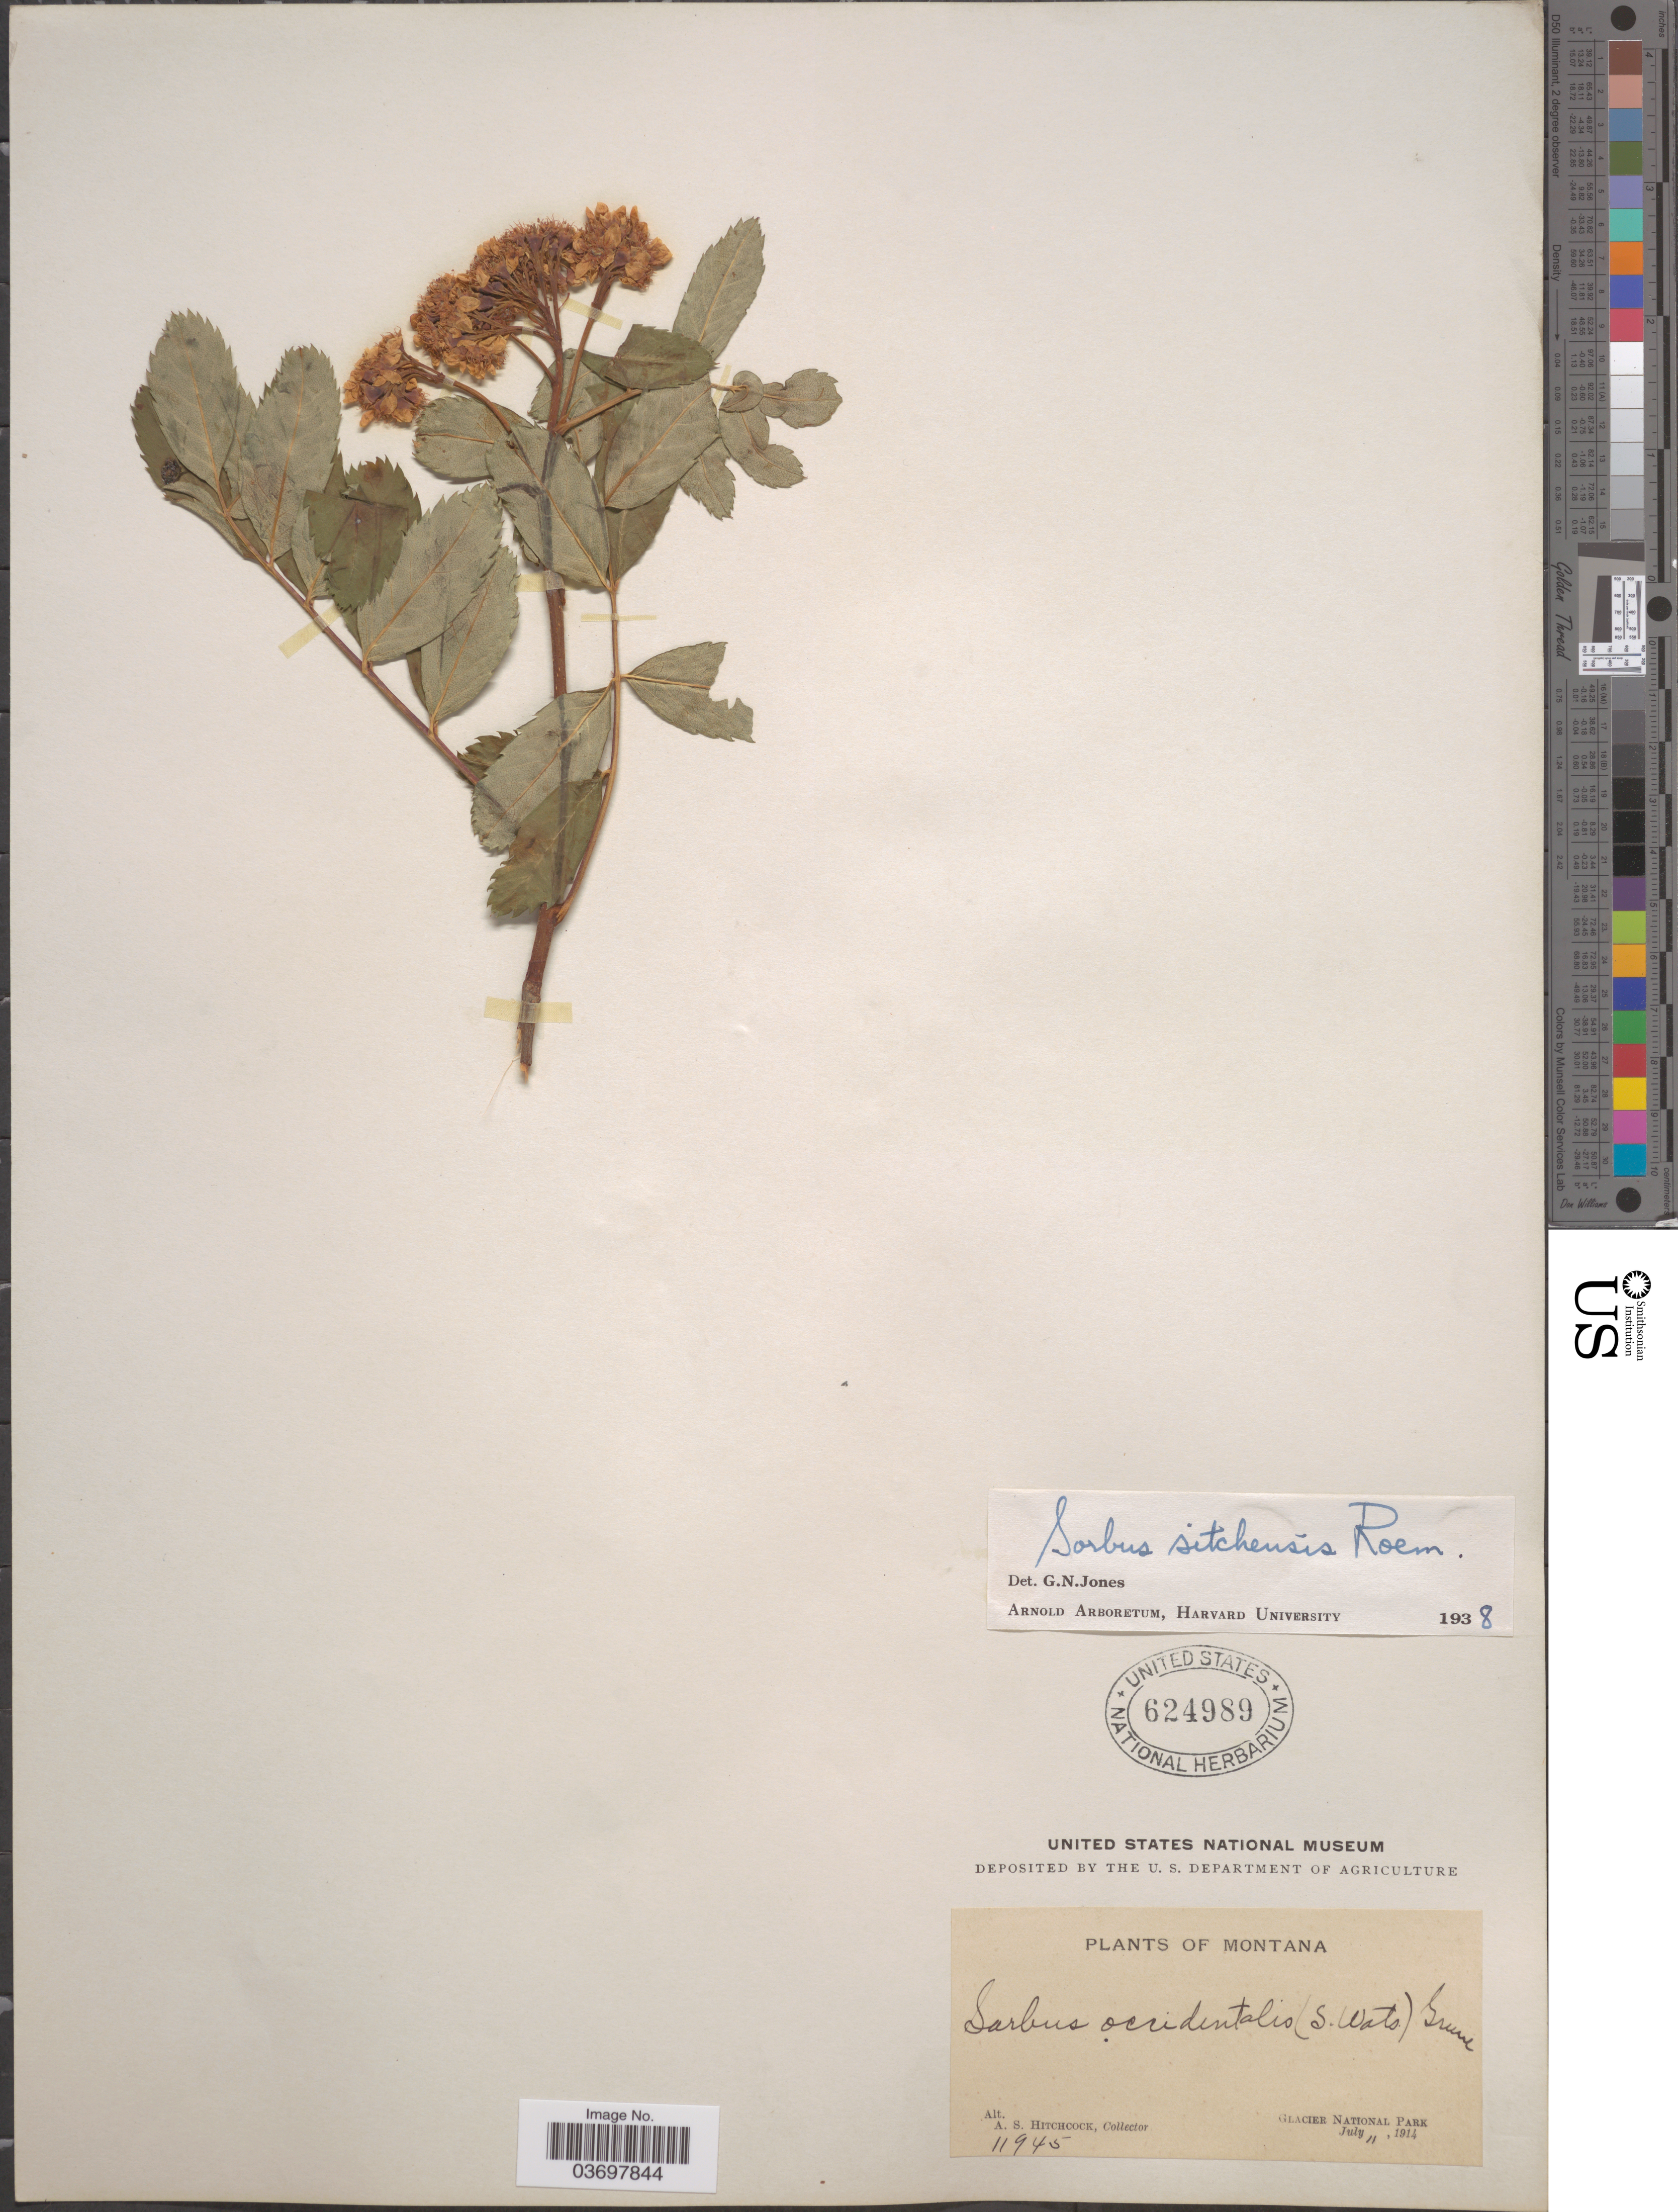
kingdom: Plantae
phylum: Tracheophyta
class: Magnoliopsida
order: Rosales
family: Rosaceae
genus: Sorbus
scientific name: Sorbus sitchensis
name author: M. Roem.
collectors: A. S. Hitchcock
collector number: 11945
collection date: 1914-07-11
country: United States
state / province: Montana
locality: Glacier National Park.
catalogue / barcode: US 624989